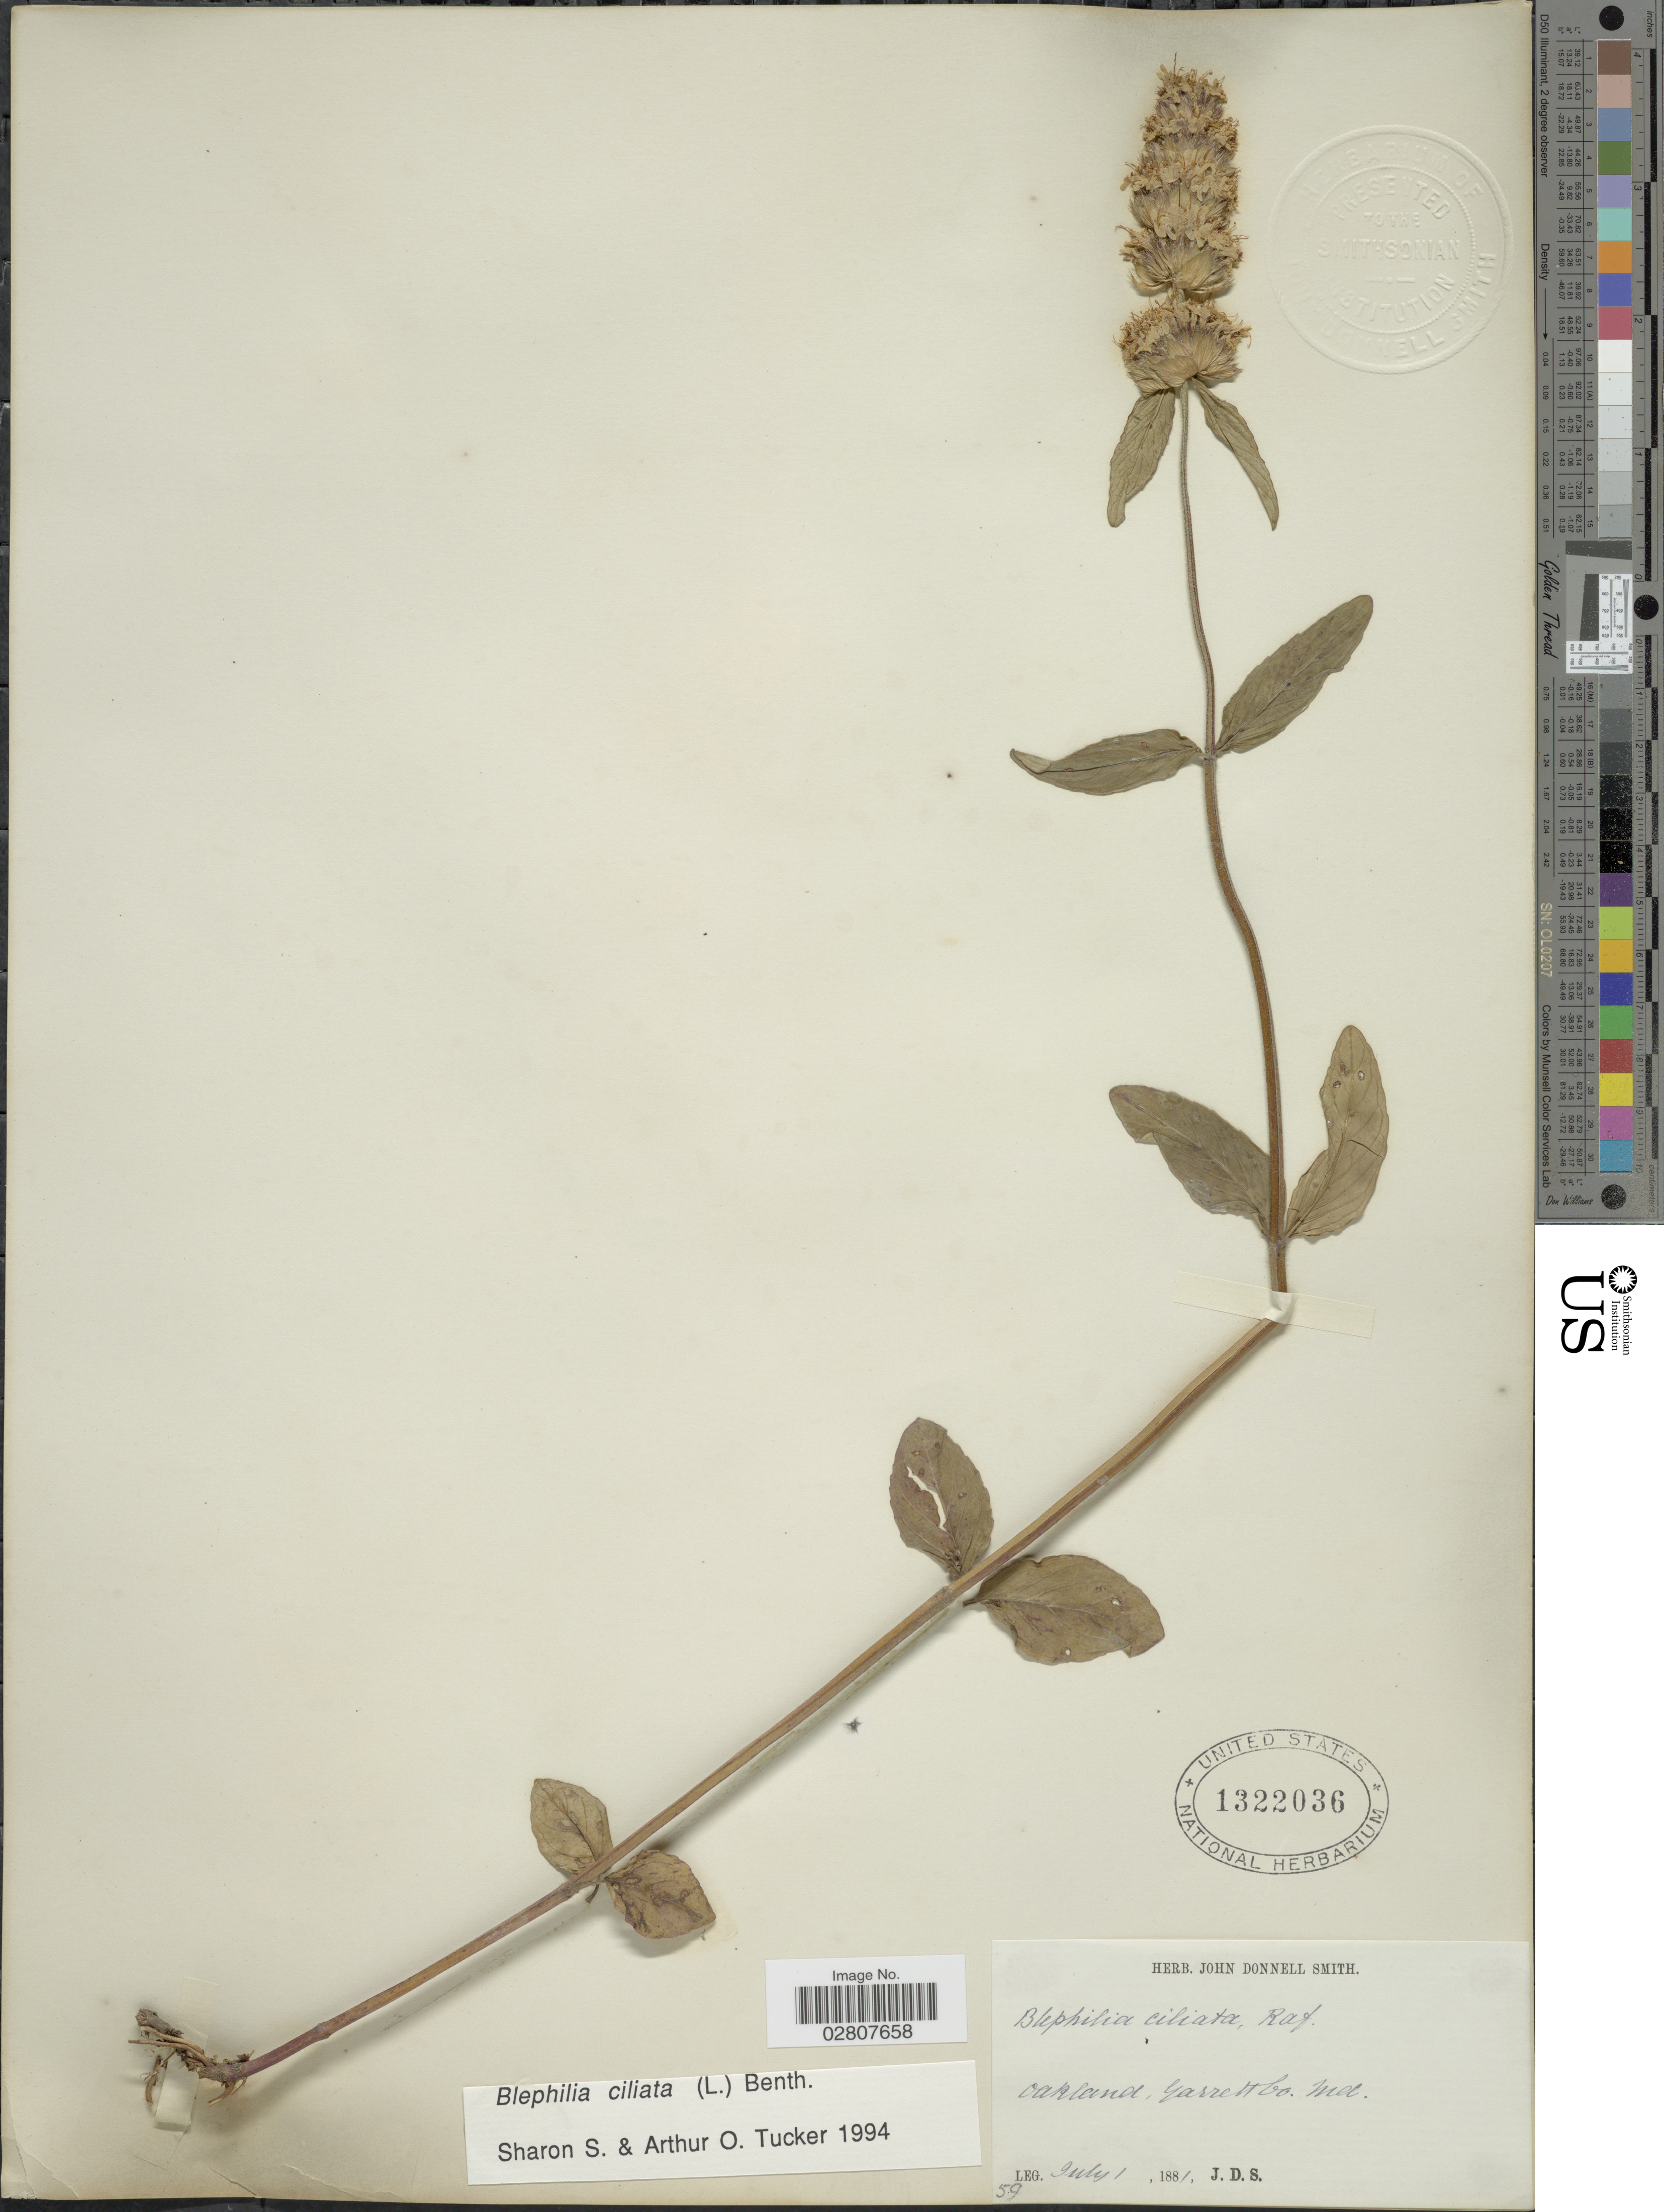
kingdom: Plantae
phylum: Tracheophyta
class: Magnoliopsida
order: Lamiales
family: Lamiaceae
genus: Blephilia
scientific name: Blephilia ciliata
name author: (L.) Raf. ex Benth.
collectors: J. Donnell Smith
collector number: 59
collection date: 1881-07-01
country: United States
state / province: Maryland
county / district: Garrett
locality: Oakland, Garrett Co.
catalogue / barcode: US 1322036